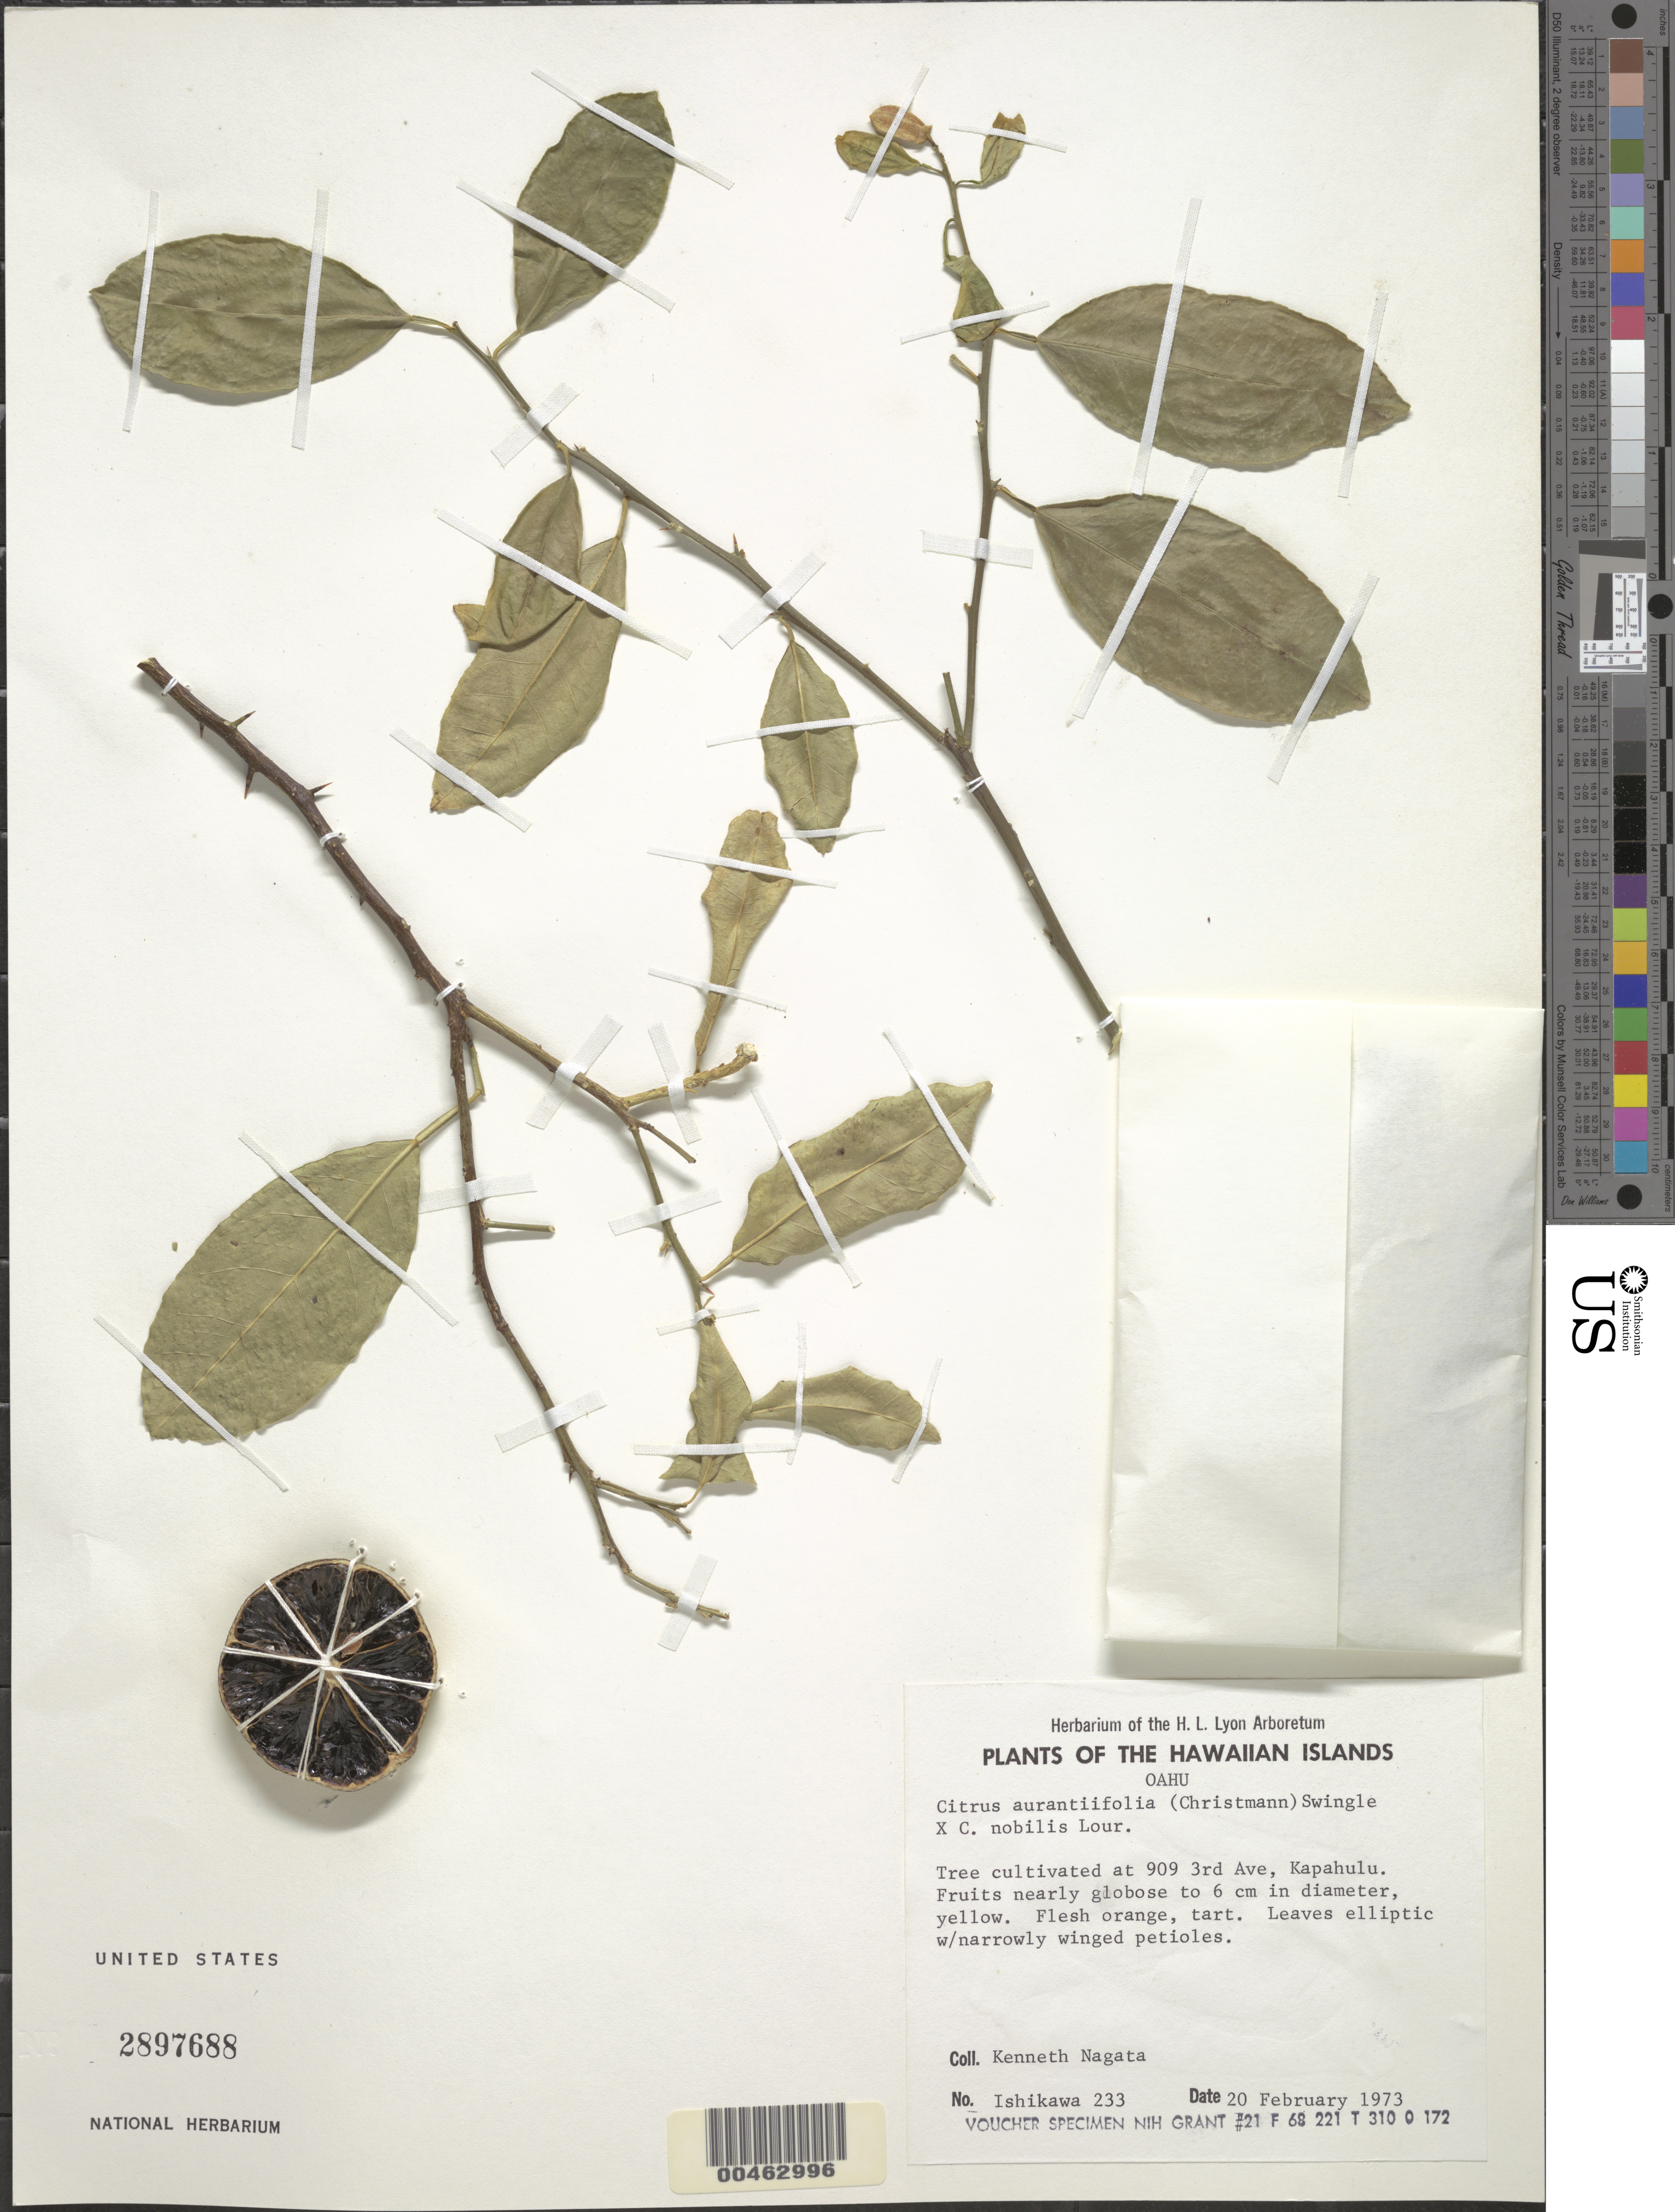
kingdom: Plantae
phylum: Tracheophyta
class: Magnoliopsida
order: Sapindales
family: Rutaceae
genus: Citrus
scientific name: Citrus gracilis x C. x nobilis Lour.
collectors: K. Nagata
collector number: ishikawa 233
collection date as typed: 20 Feb 1973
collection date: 1973-02-20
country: United States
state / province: Hawaii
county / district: Honolulu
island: Oahu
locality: at 909 3rd Ave, Kapahulu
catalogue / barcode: US 2897688